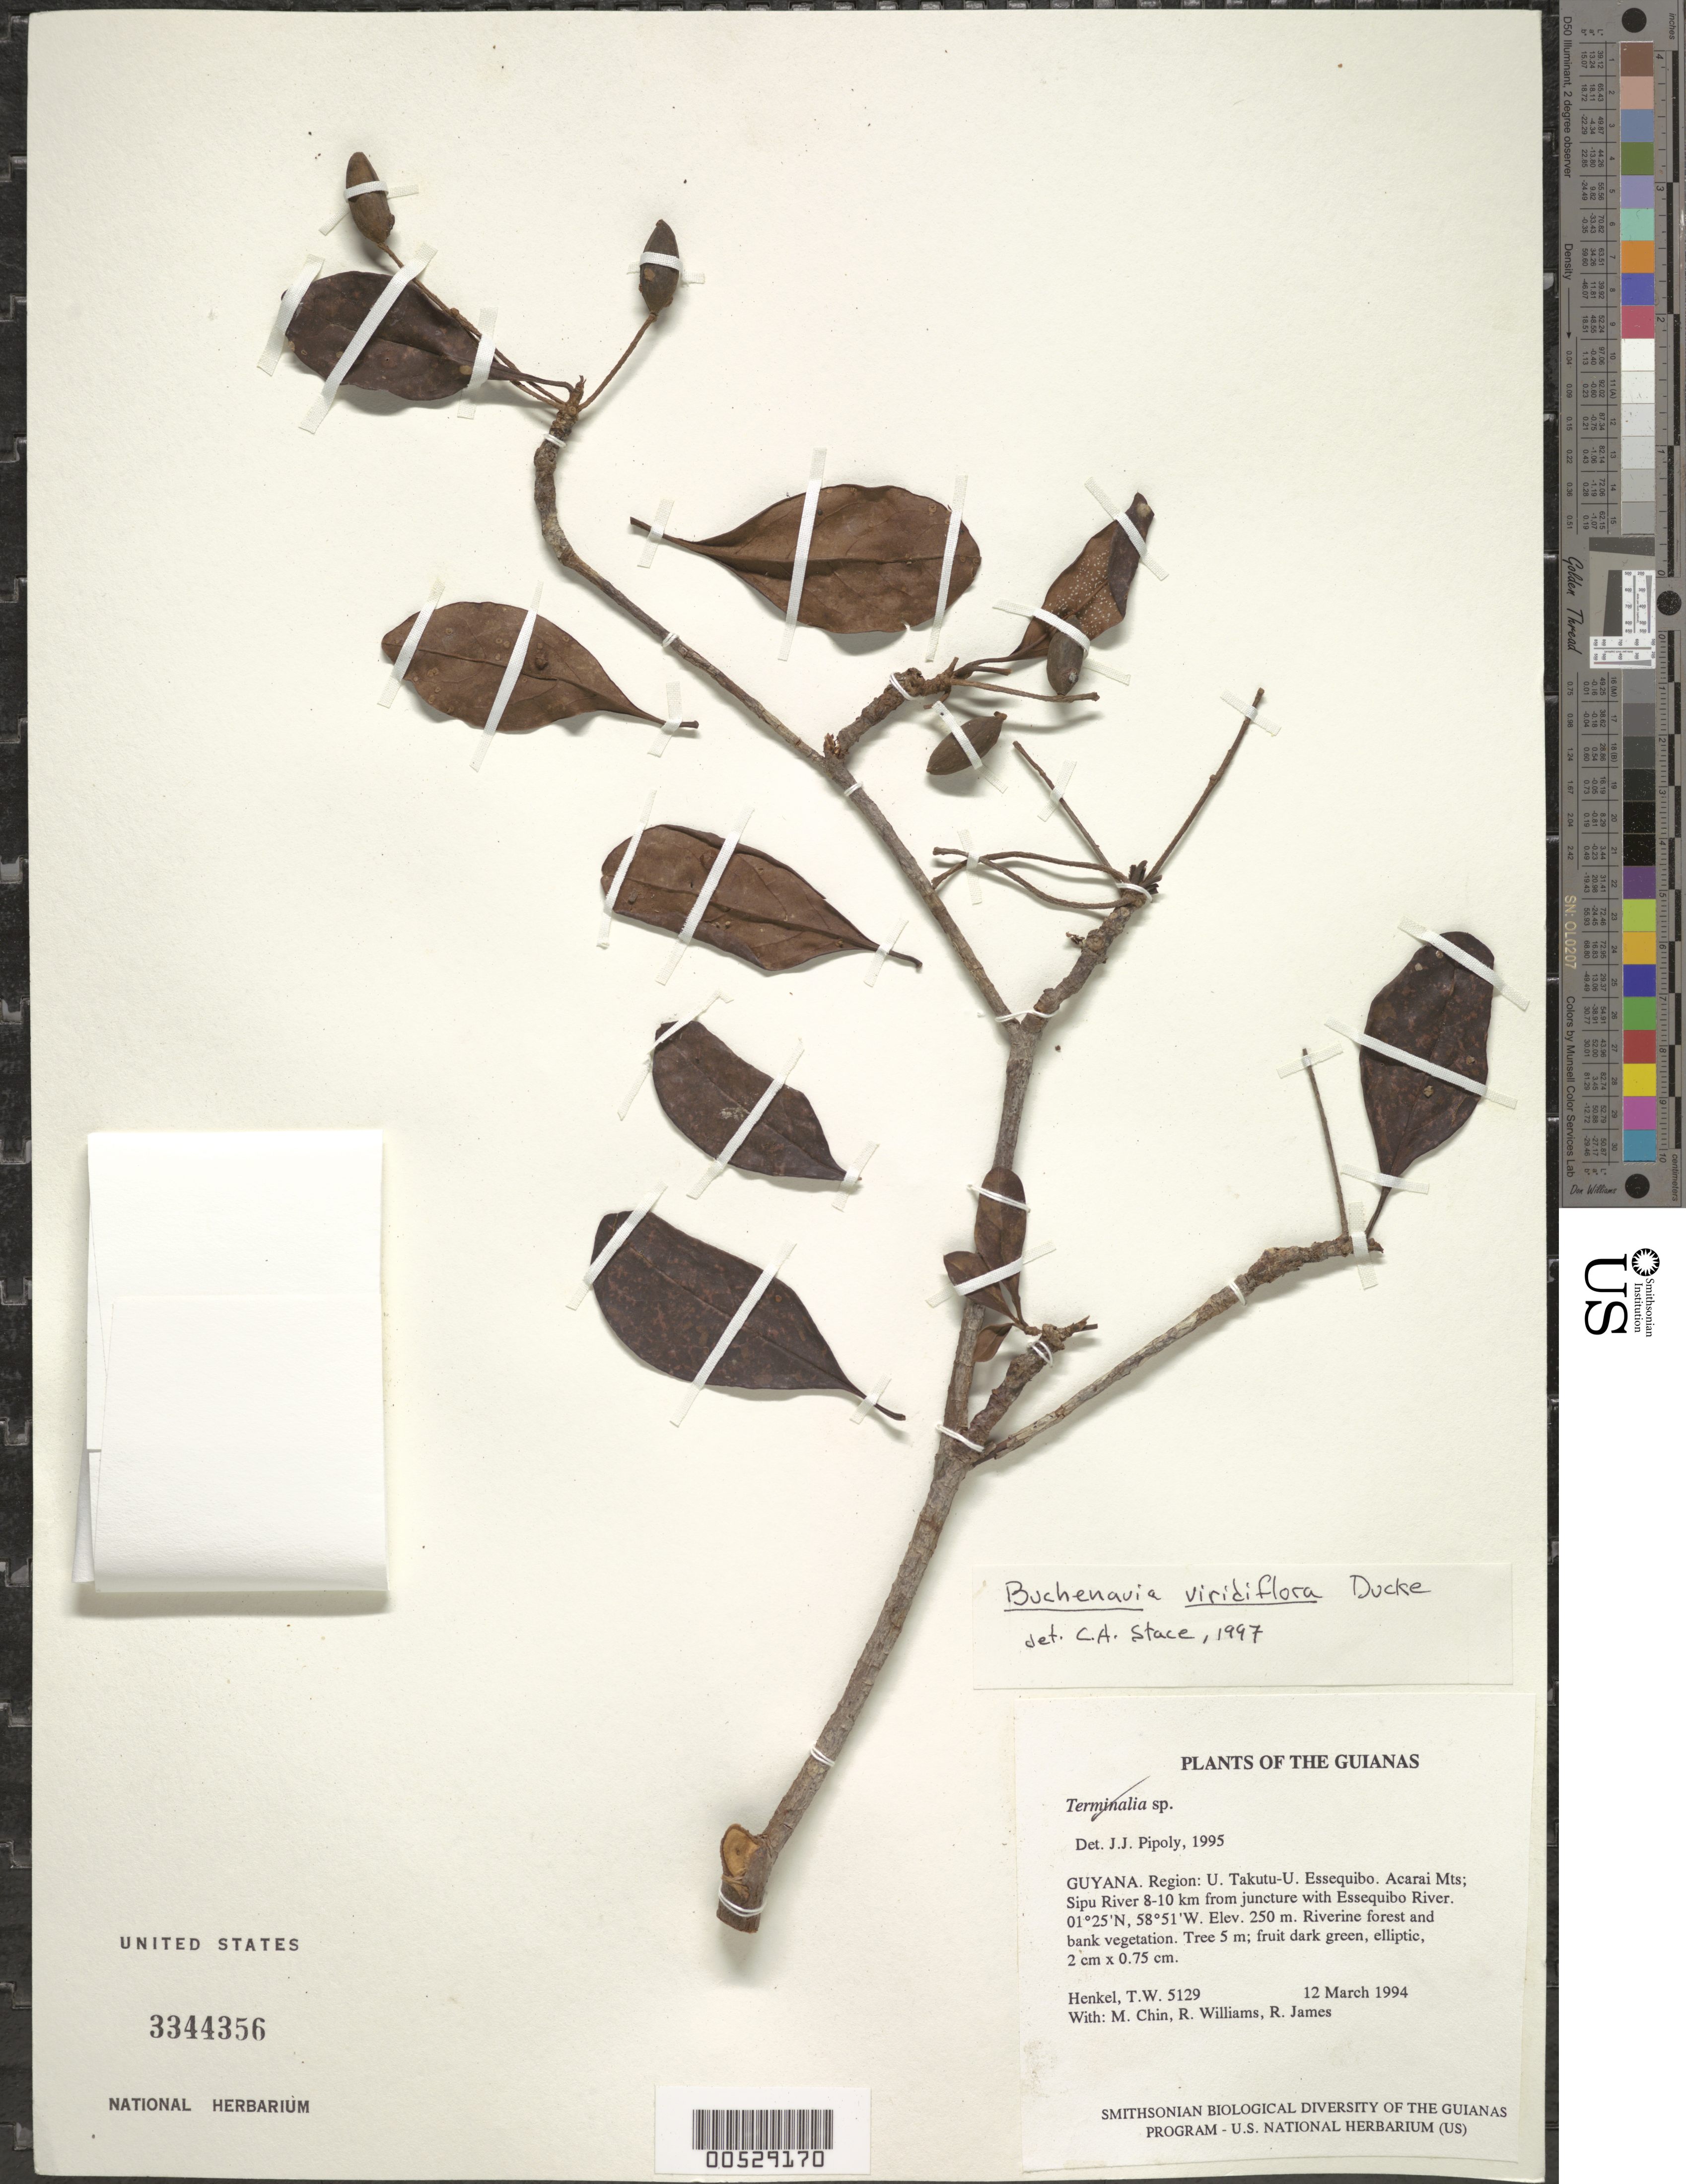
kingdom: Plantae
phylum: Tracheophyta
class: Magnoliopsida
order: Myrtales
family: Combretaceae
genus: Terminalia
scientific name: Terminalia viridiflora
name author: (Ducke) Gere & Boatwr.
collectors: T. Henkel, M. Chin, R. Williams & R. James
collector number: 5129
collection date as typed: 12 March 1994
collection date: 1994-03-12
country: Guyana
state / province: U. Takutu-U. Essequibo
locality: Acarai Mts; Sipu River 8-10 km from juncture with Essequibo River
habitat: Riverine forest and bank vegetation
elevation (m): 250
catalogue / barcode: US 3344356